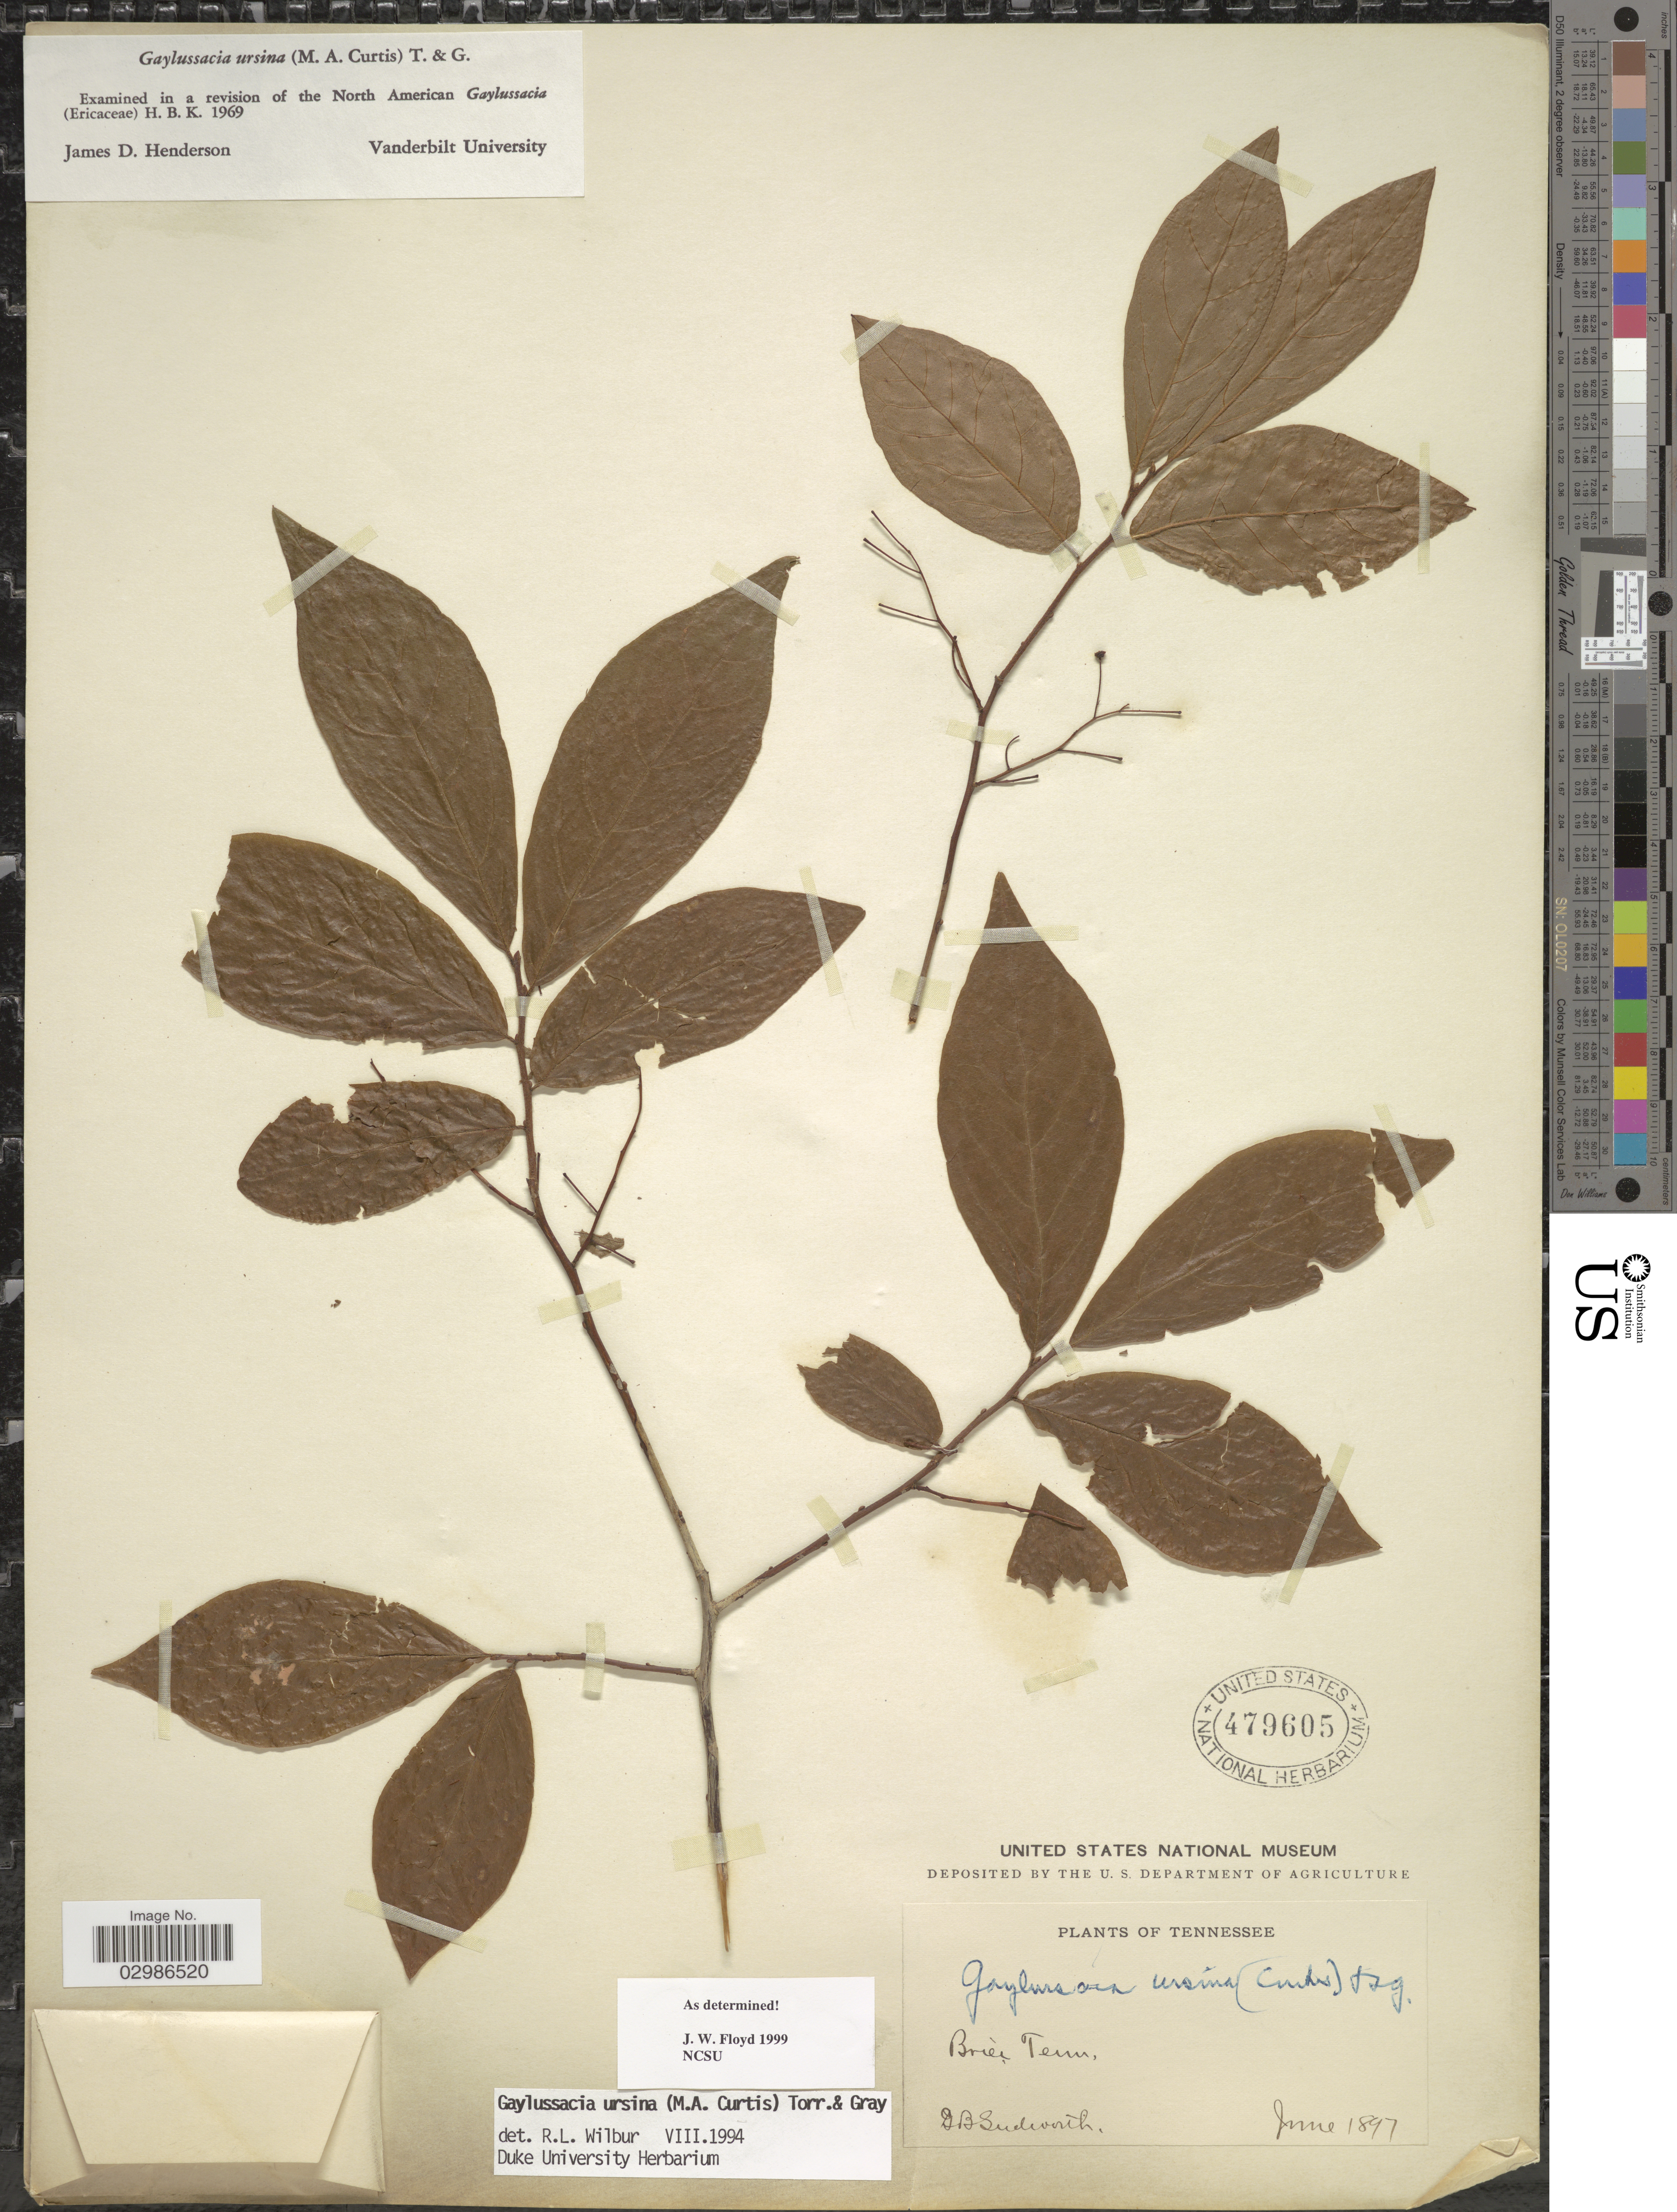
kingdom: Plantae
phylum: Tracheophyta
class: Magnoliopsida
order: Ericales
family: Ericaceae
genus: Gaylussacia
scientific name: Gaylussacia ursina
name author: (M.A. Curtis) Torr. & A. Gray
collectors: G. B. Sudworth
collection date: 1897-06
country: United States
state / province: Tennessee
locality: Brier.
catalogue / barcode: US 479605